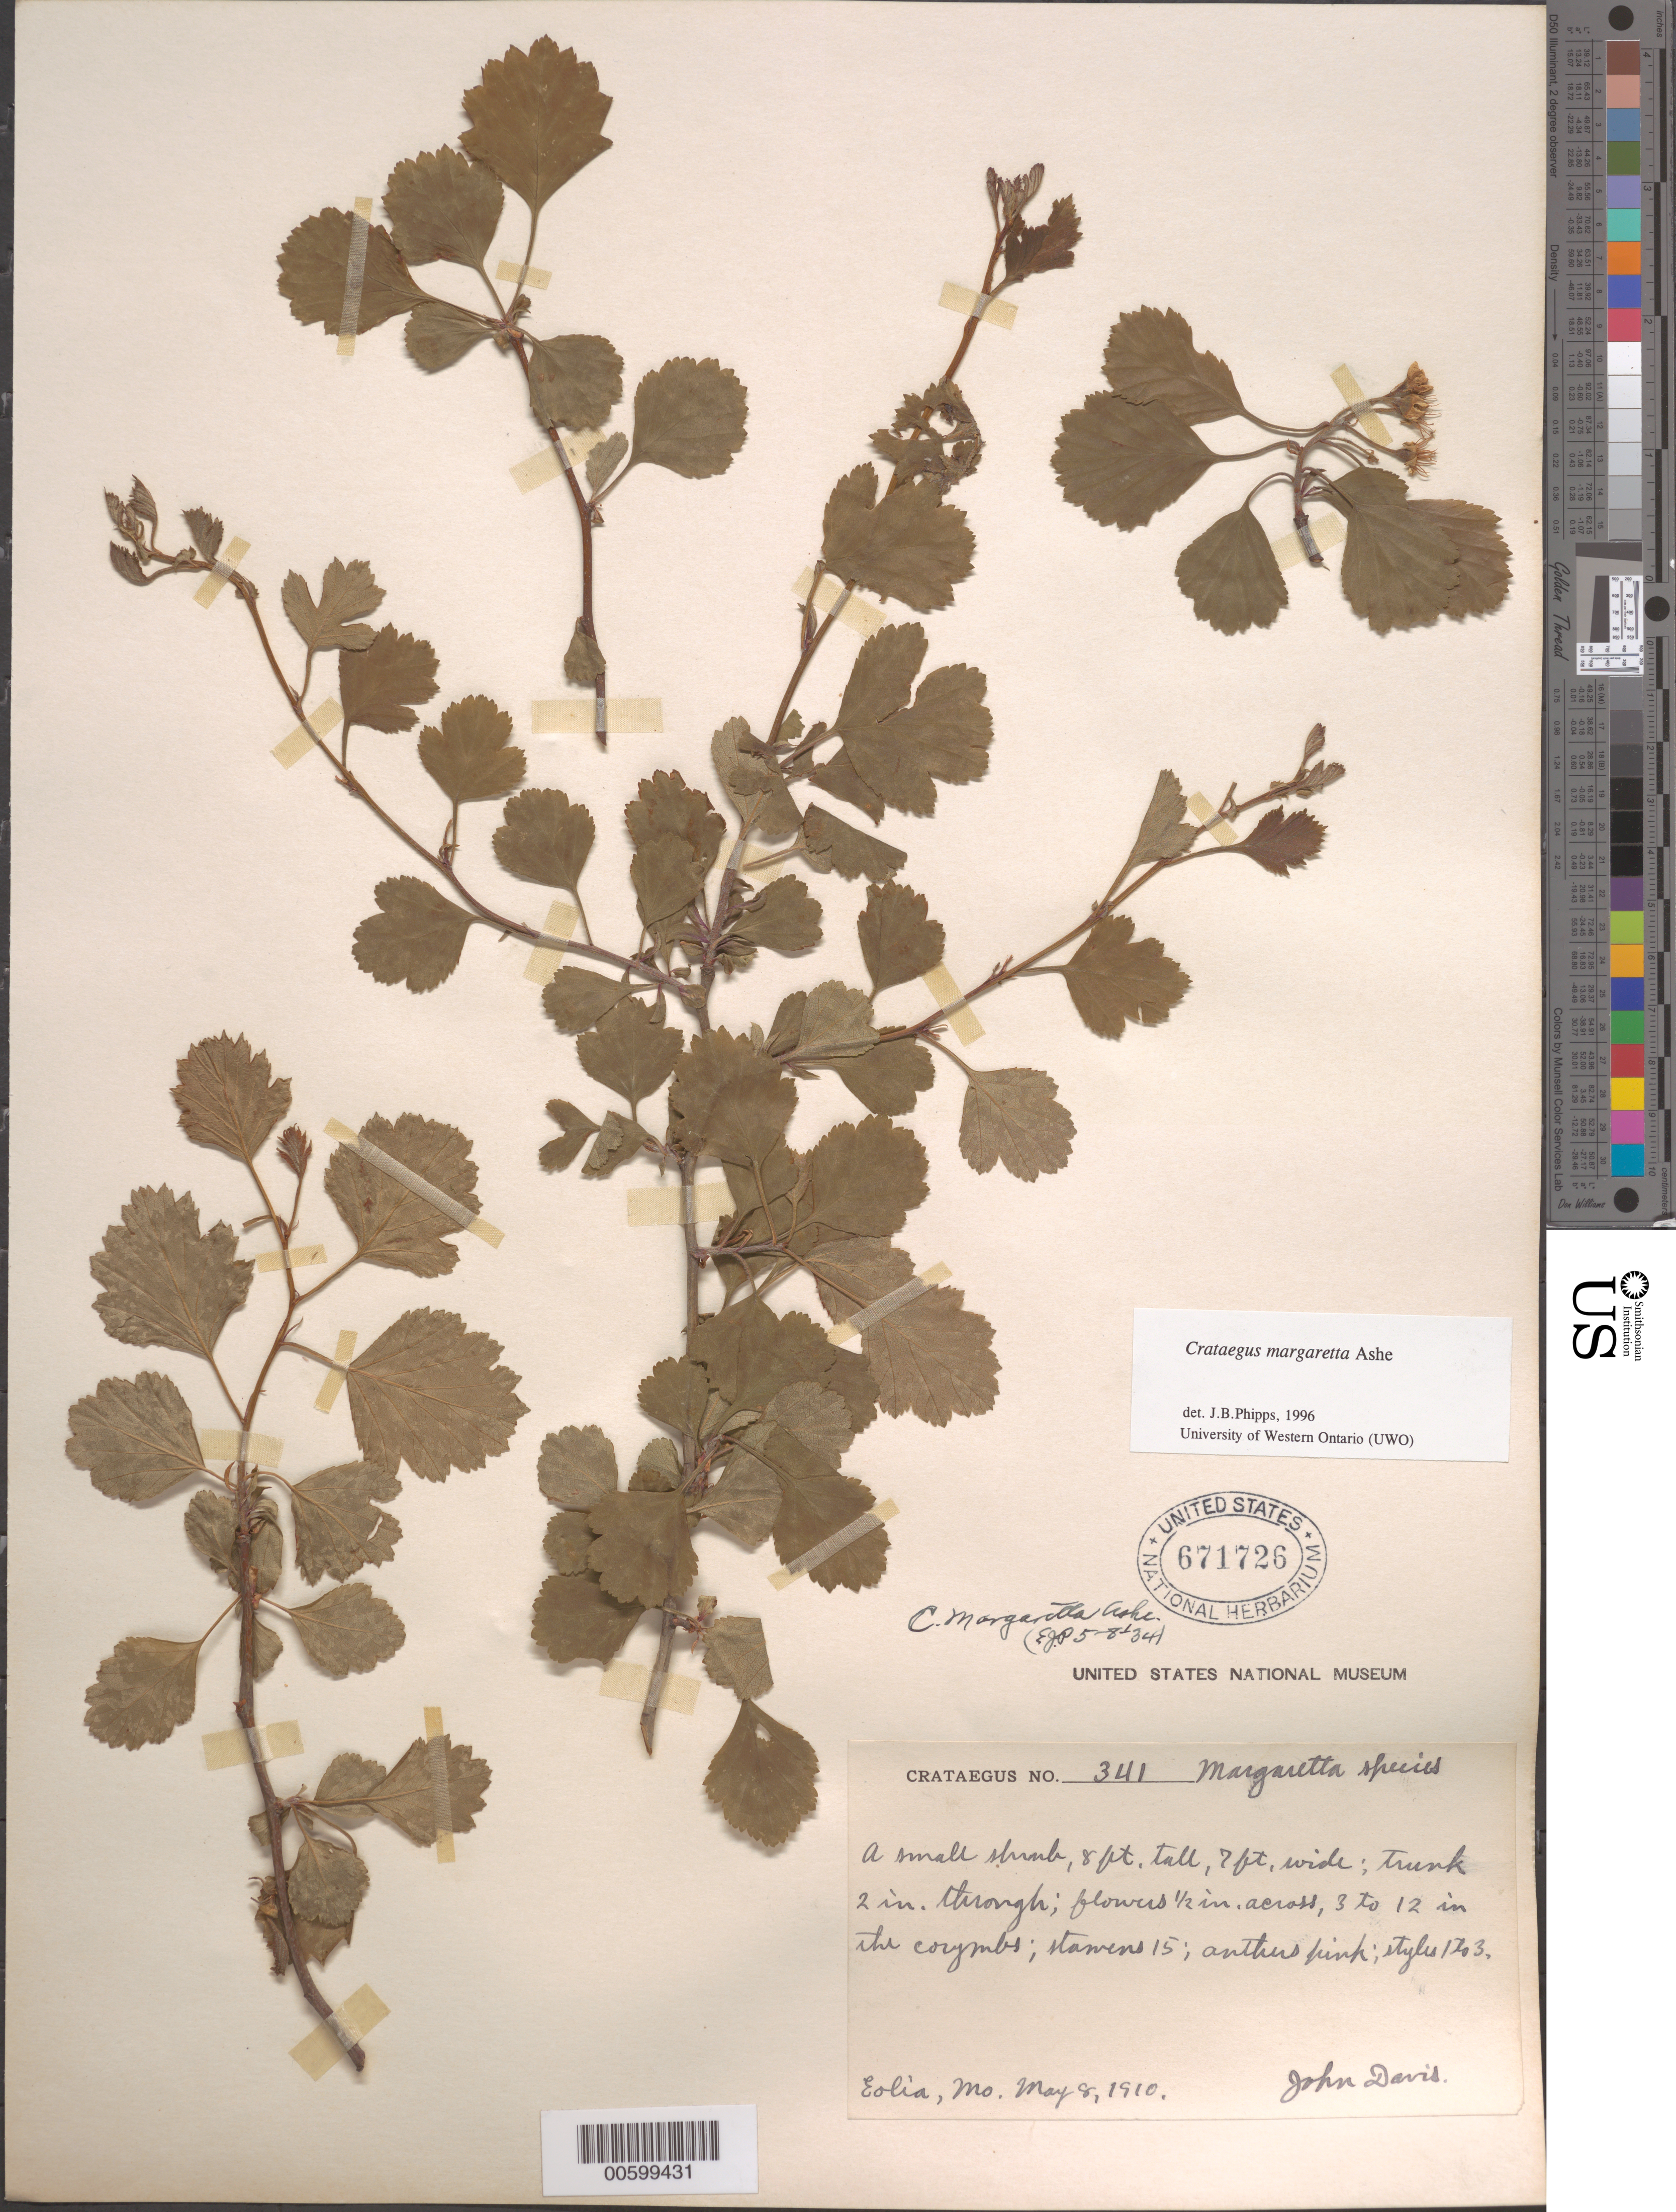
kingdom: Plantae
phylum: Tracheophyta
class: Magnoliopsida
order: Rosales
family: Rosaceae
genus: Crataegus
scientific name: Crataegus margarettae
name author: Ashe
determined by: Palmer, E. J.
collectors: J. Davis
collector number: Crataegus No 341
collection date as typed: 08 May 1910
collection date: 1910-05-08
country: United States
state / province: Missouri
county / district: Pike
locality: Eolia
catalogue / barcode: US 671726